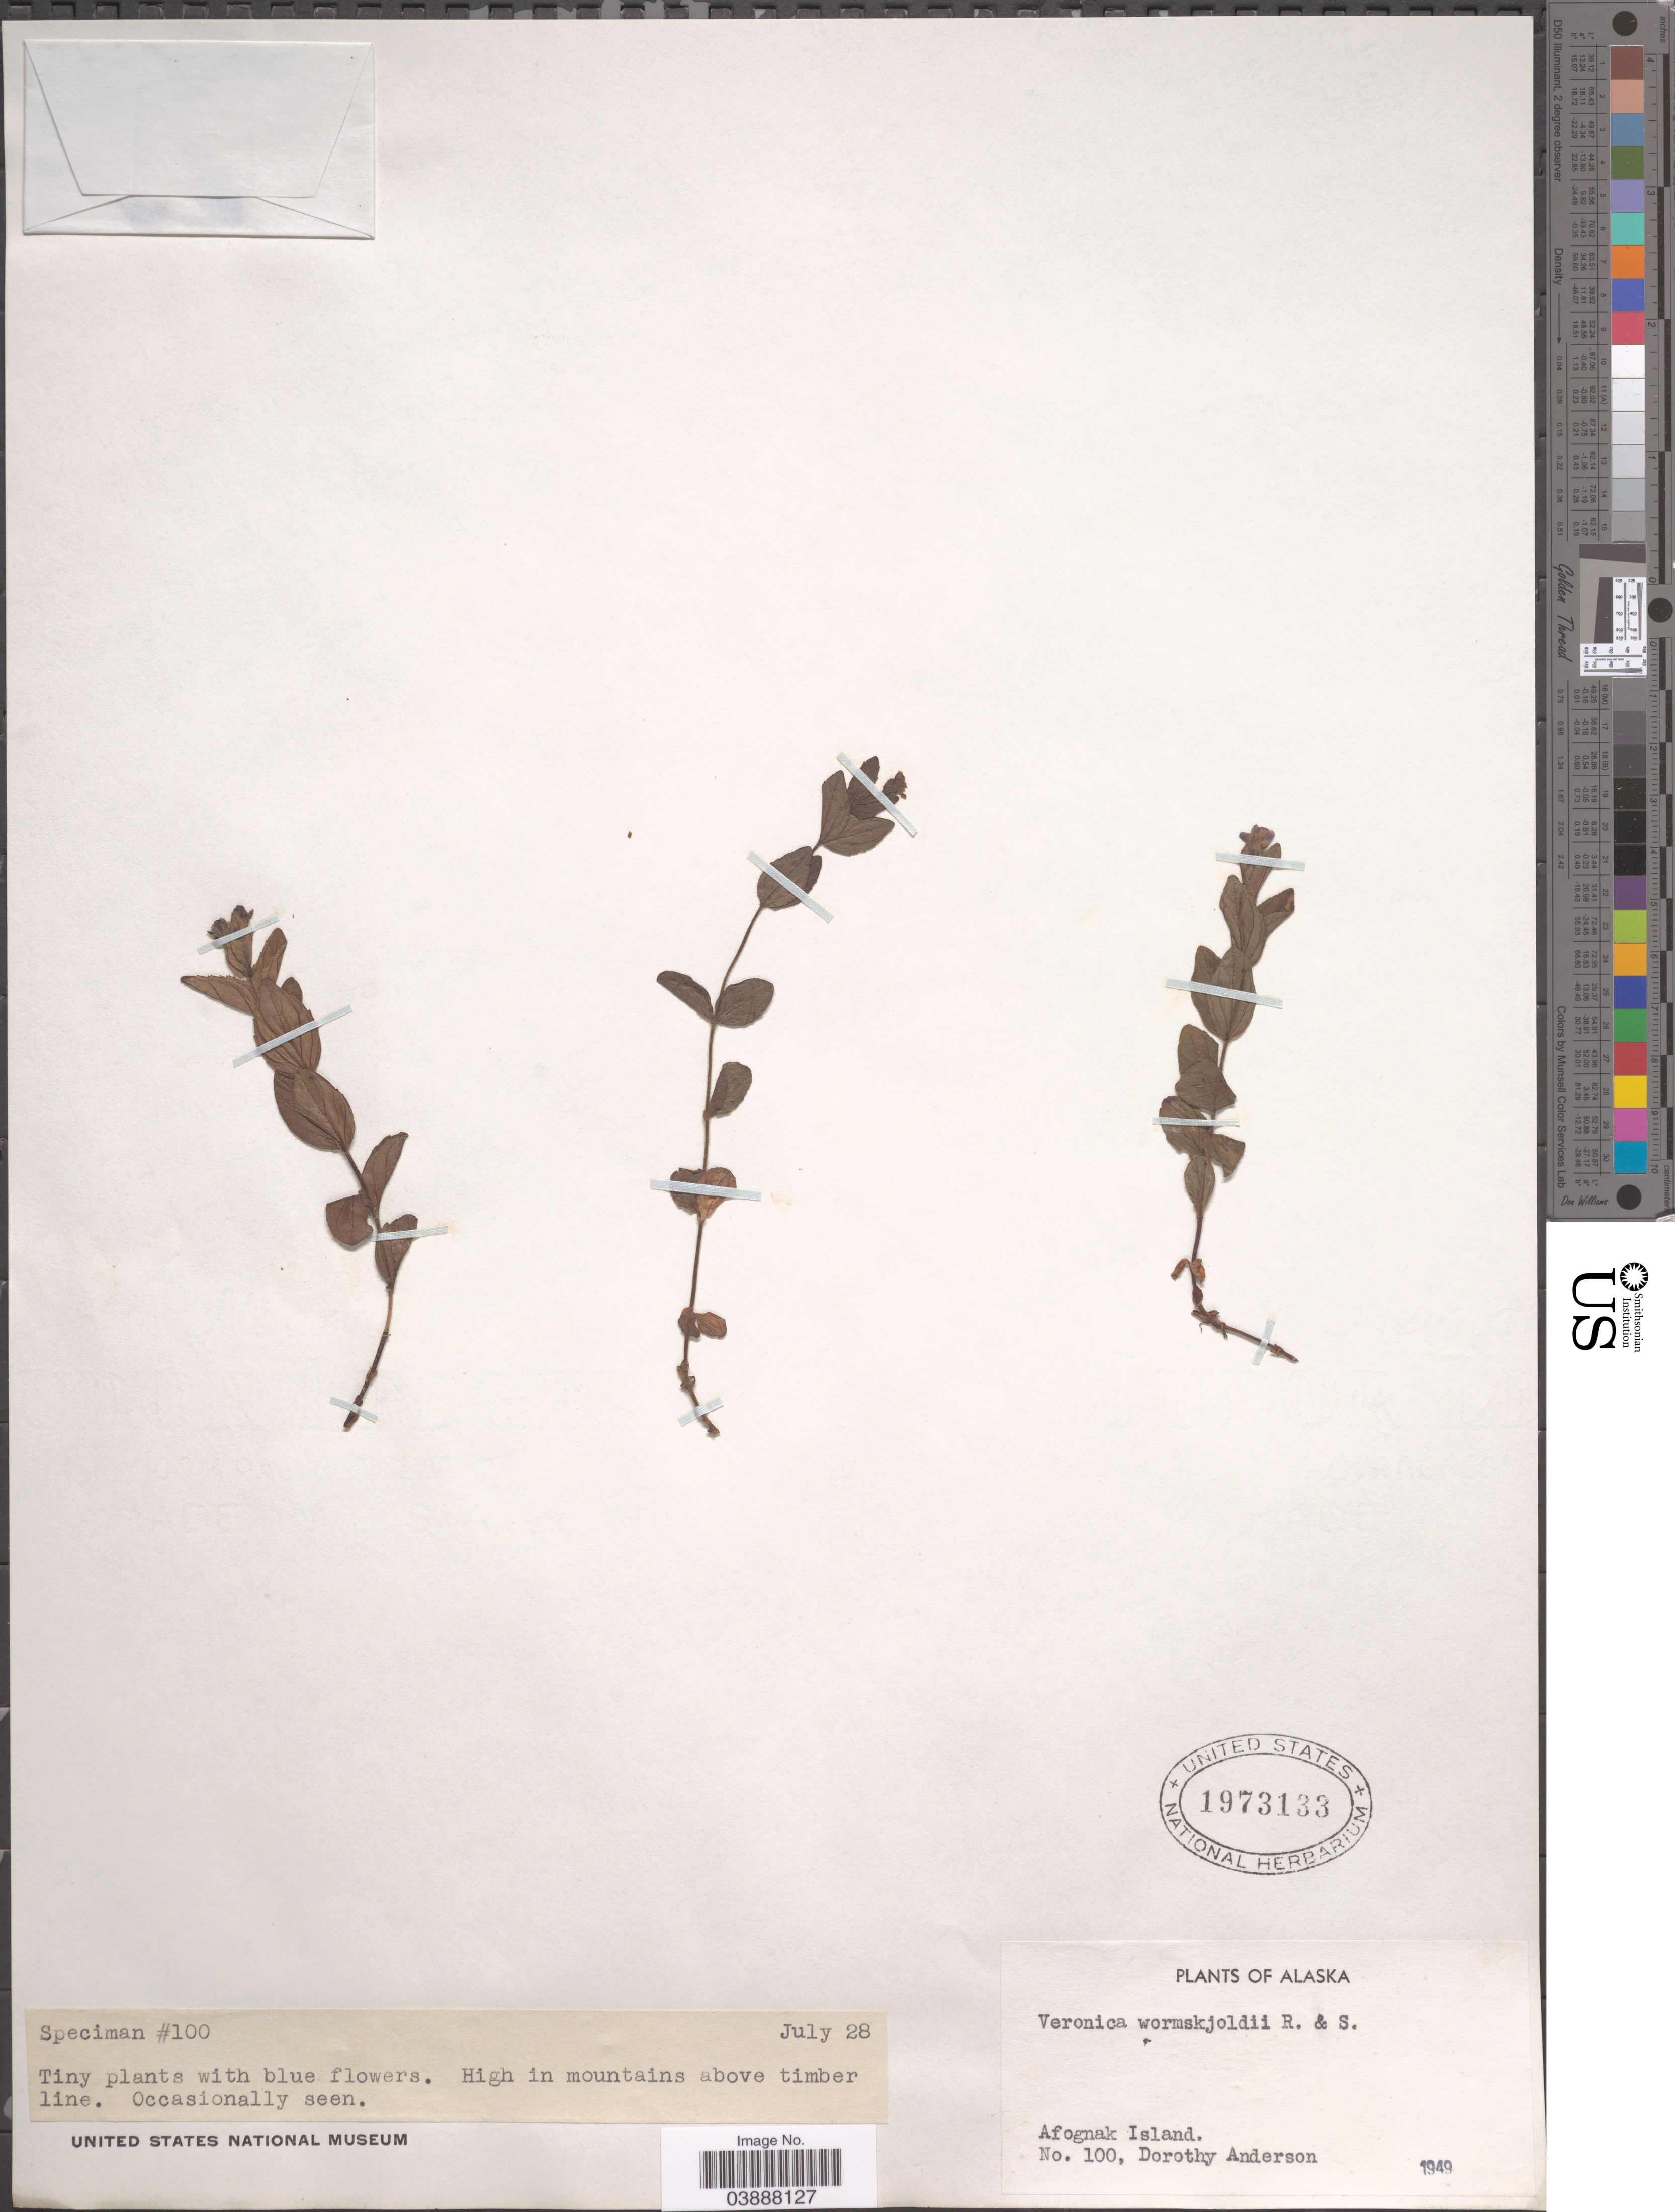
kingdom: Plantae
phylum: Tracheophyta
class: Magnoliopsida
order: Lamiales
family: Plantaginaceae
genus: Veronica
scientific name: Veronica wormskjoldii subsp. wormskjoldii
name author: Roem. & Schult.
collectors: D. Anderson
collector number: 100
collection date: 1949-07-28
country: United States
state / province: Alaska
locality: In mountain above timber line. Afognak Island.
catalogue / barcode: US 1973133